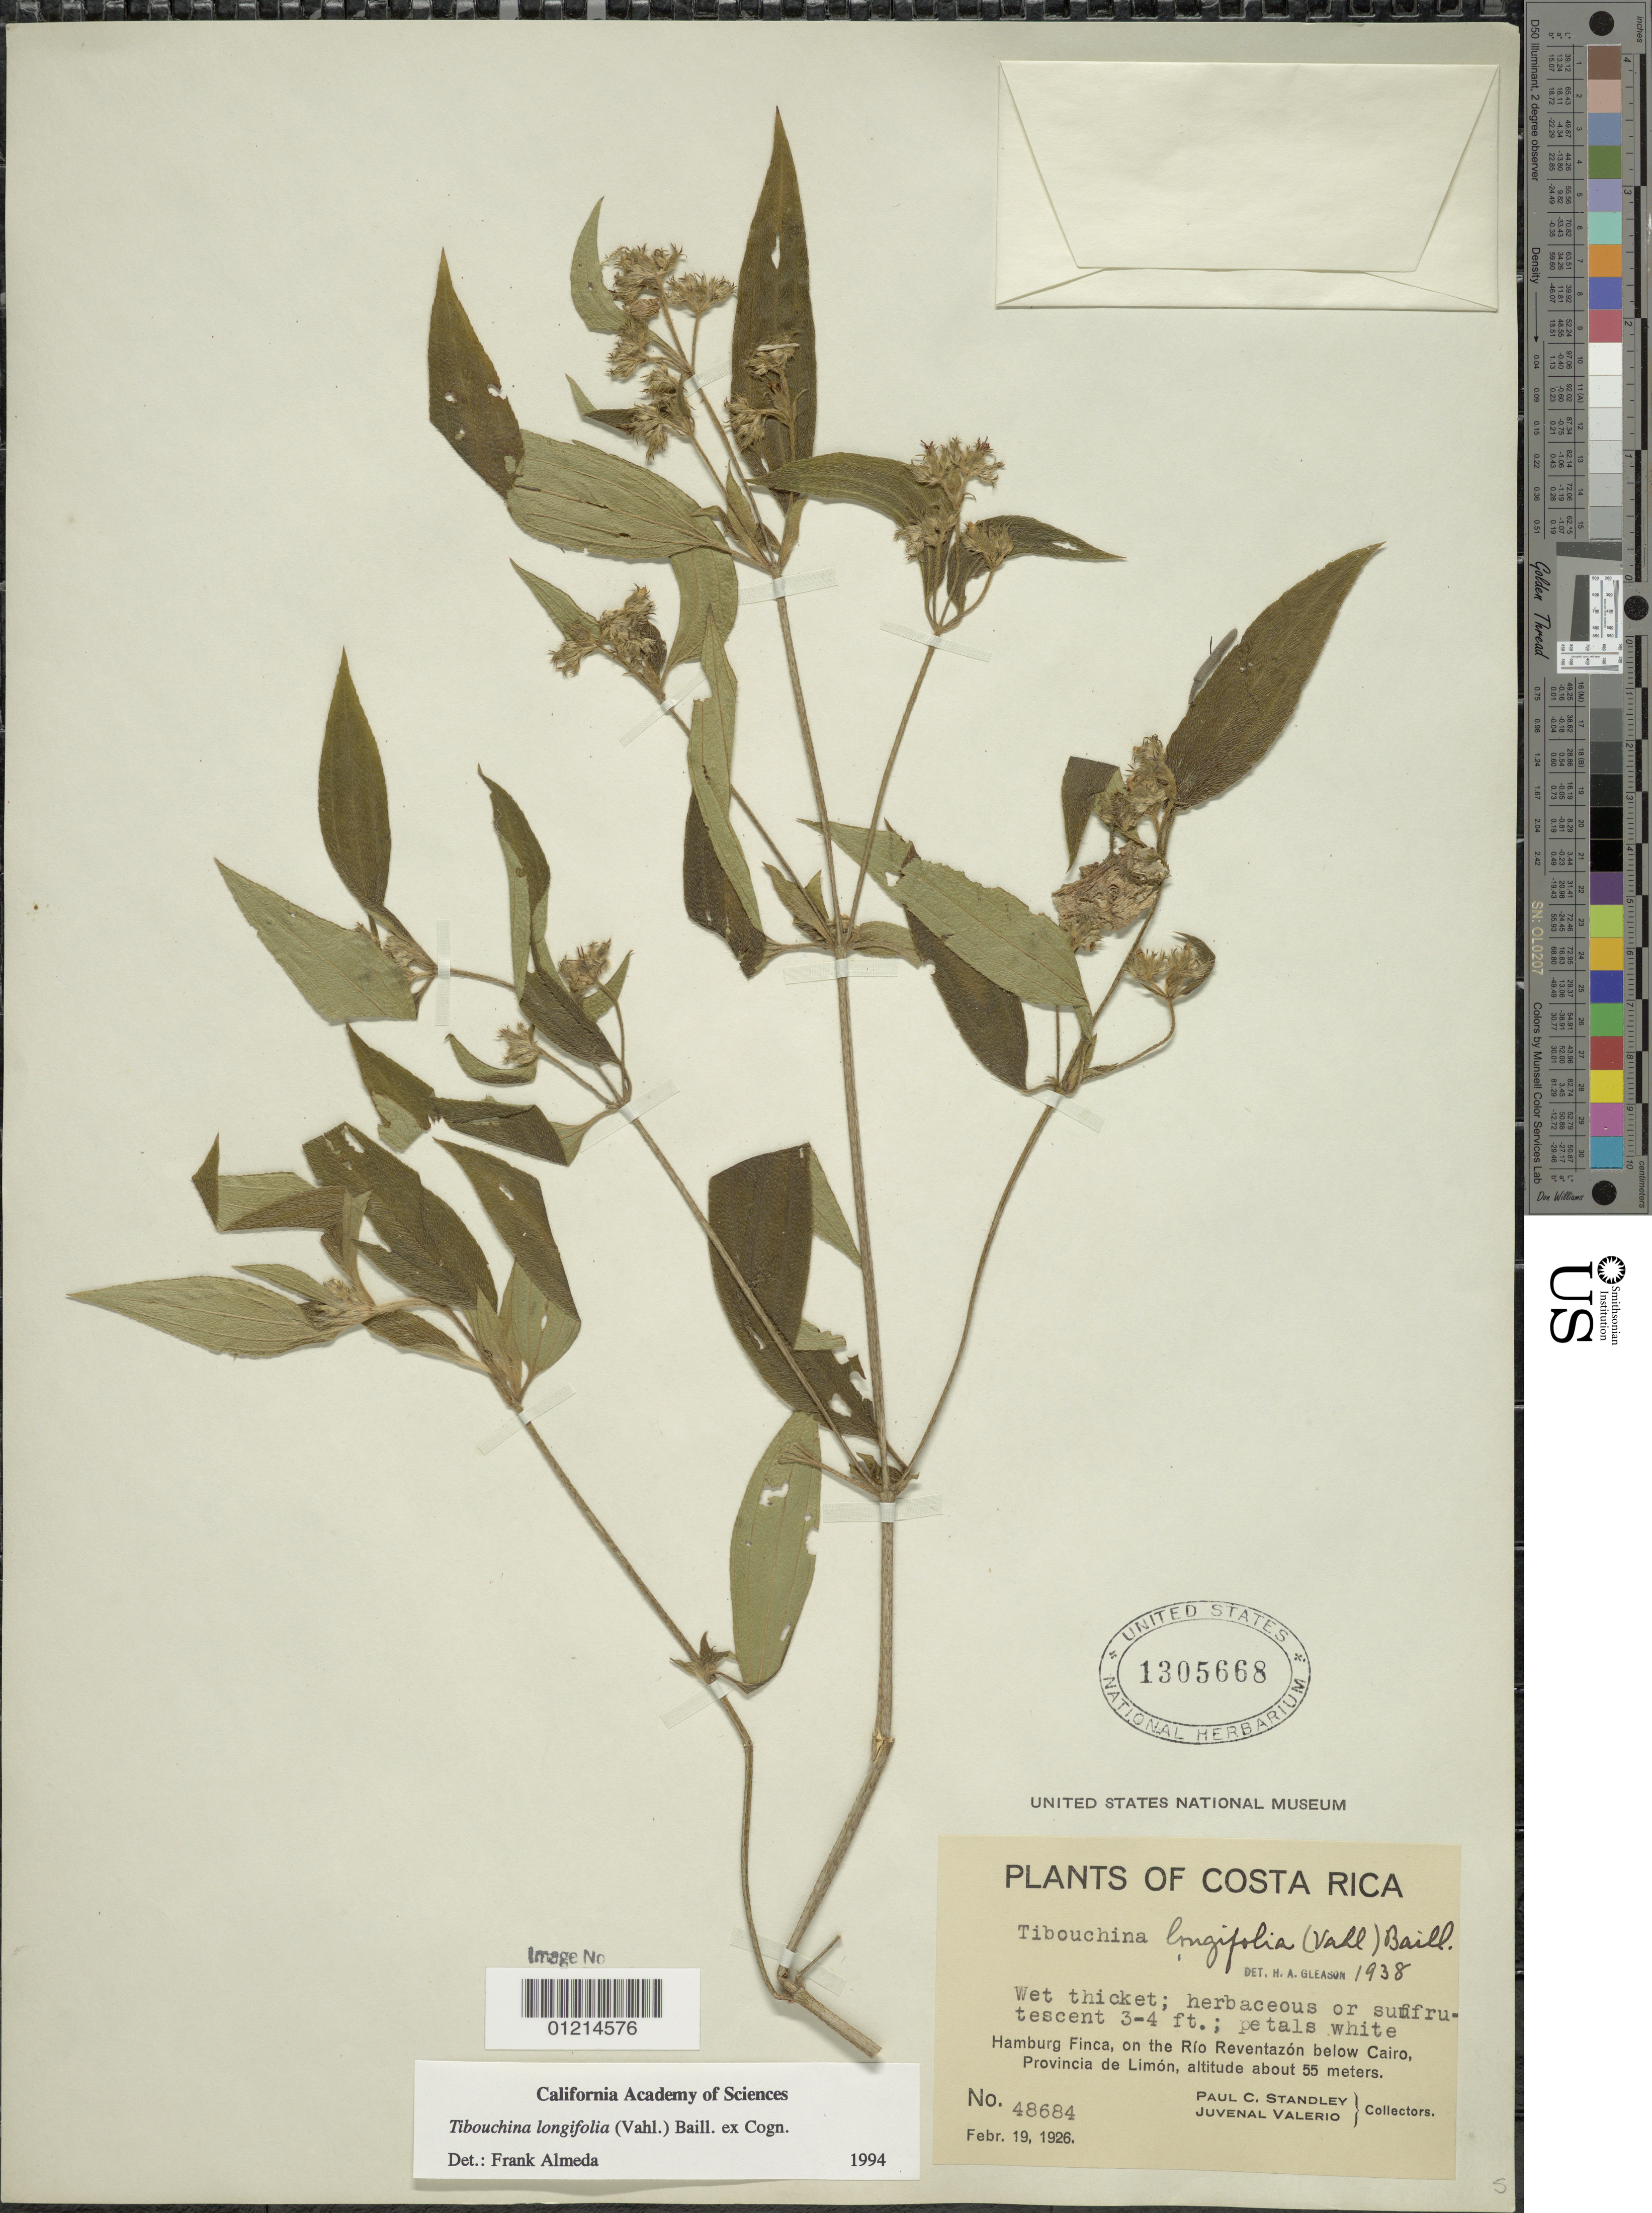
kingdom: Plantae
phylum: Tracheophyta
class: Magnoliopsida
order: Myrtales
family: Melastomataceae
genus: Chaetogastra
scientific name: Chaetogastra longifolia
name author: (Vahl) DC.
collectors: P. C. Standley & J. Valerio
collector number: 48684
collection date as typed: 19 Feb 1926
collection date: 1926-02-19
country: Costa Rica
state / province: Limón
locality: Hamburg Finca, on the Rio Reventazón below Cairo.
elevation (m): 55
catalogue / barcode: US 1305668